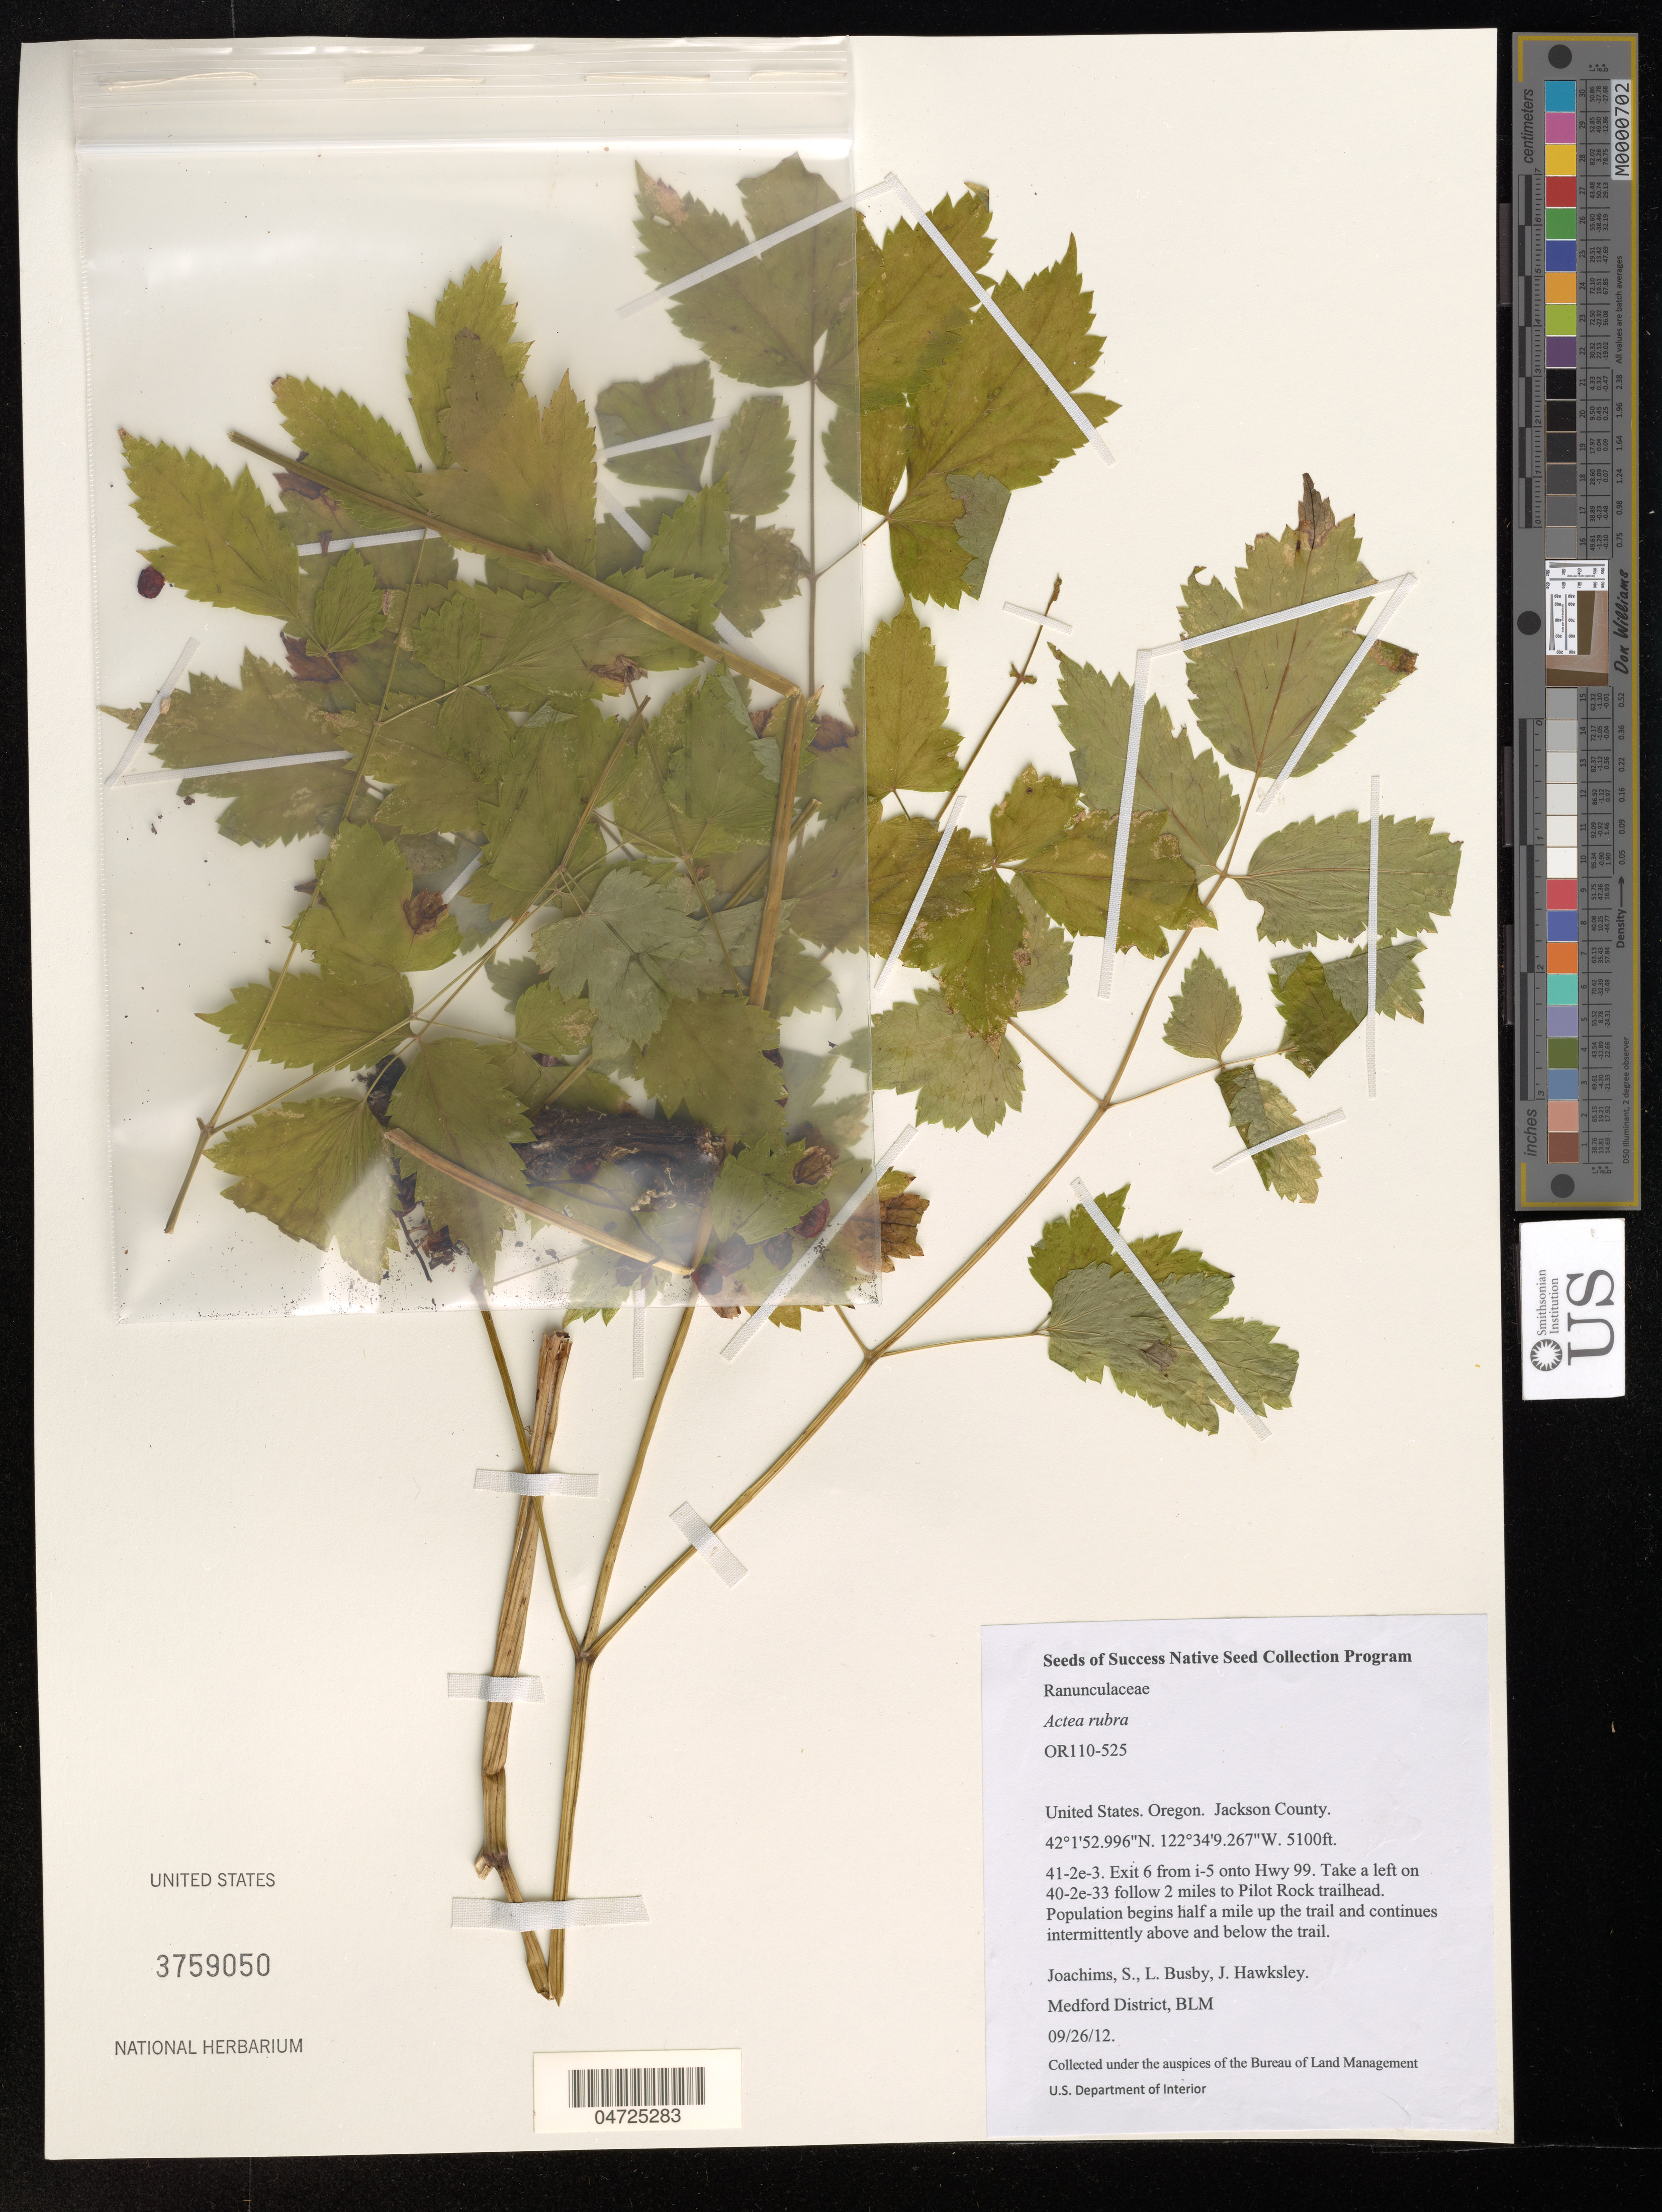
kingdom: Plantae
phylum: Tracheophyta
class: Magnoliopsida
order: Ranunculales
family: Ranunculaceae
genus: Actaea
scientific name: Actaea rubra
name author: (Aiton) Willd.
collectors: S. Joachims, L. Busby & J. Hawksley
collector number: OR110-525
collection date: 2012-09-26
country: United States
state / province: Oregon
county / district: Jackson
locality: Jackson County. 41-2e-3. Exit 6 from i-5 onto Hwy 99. Take a left on 40-2e-33 follow 2 miles to Pilot Rock trailhead.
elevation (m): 1554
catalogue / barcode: US 3759050